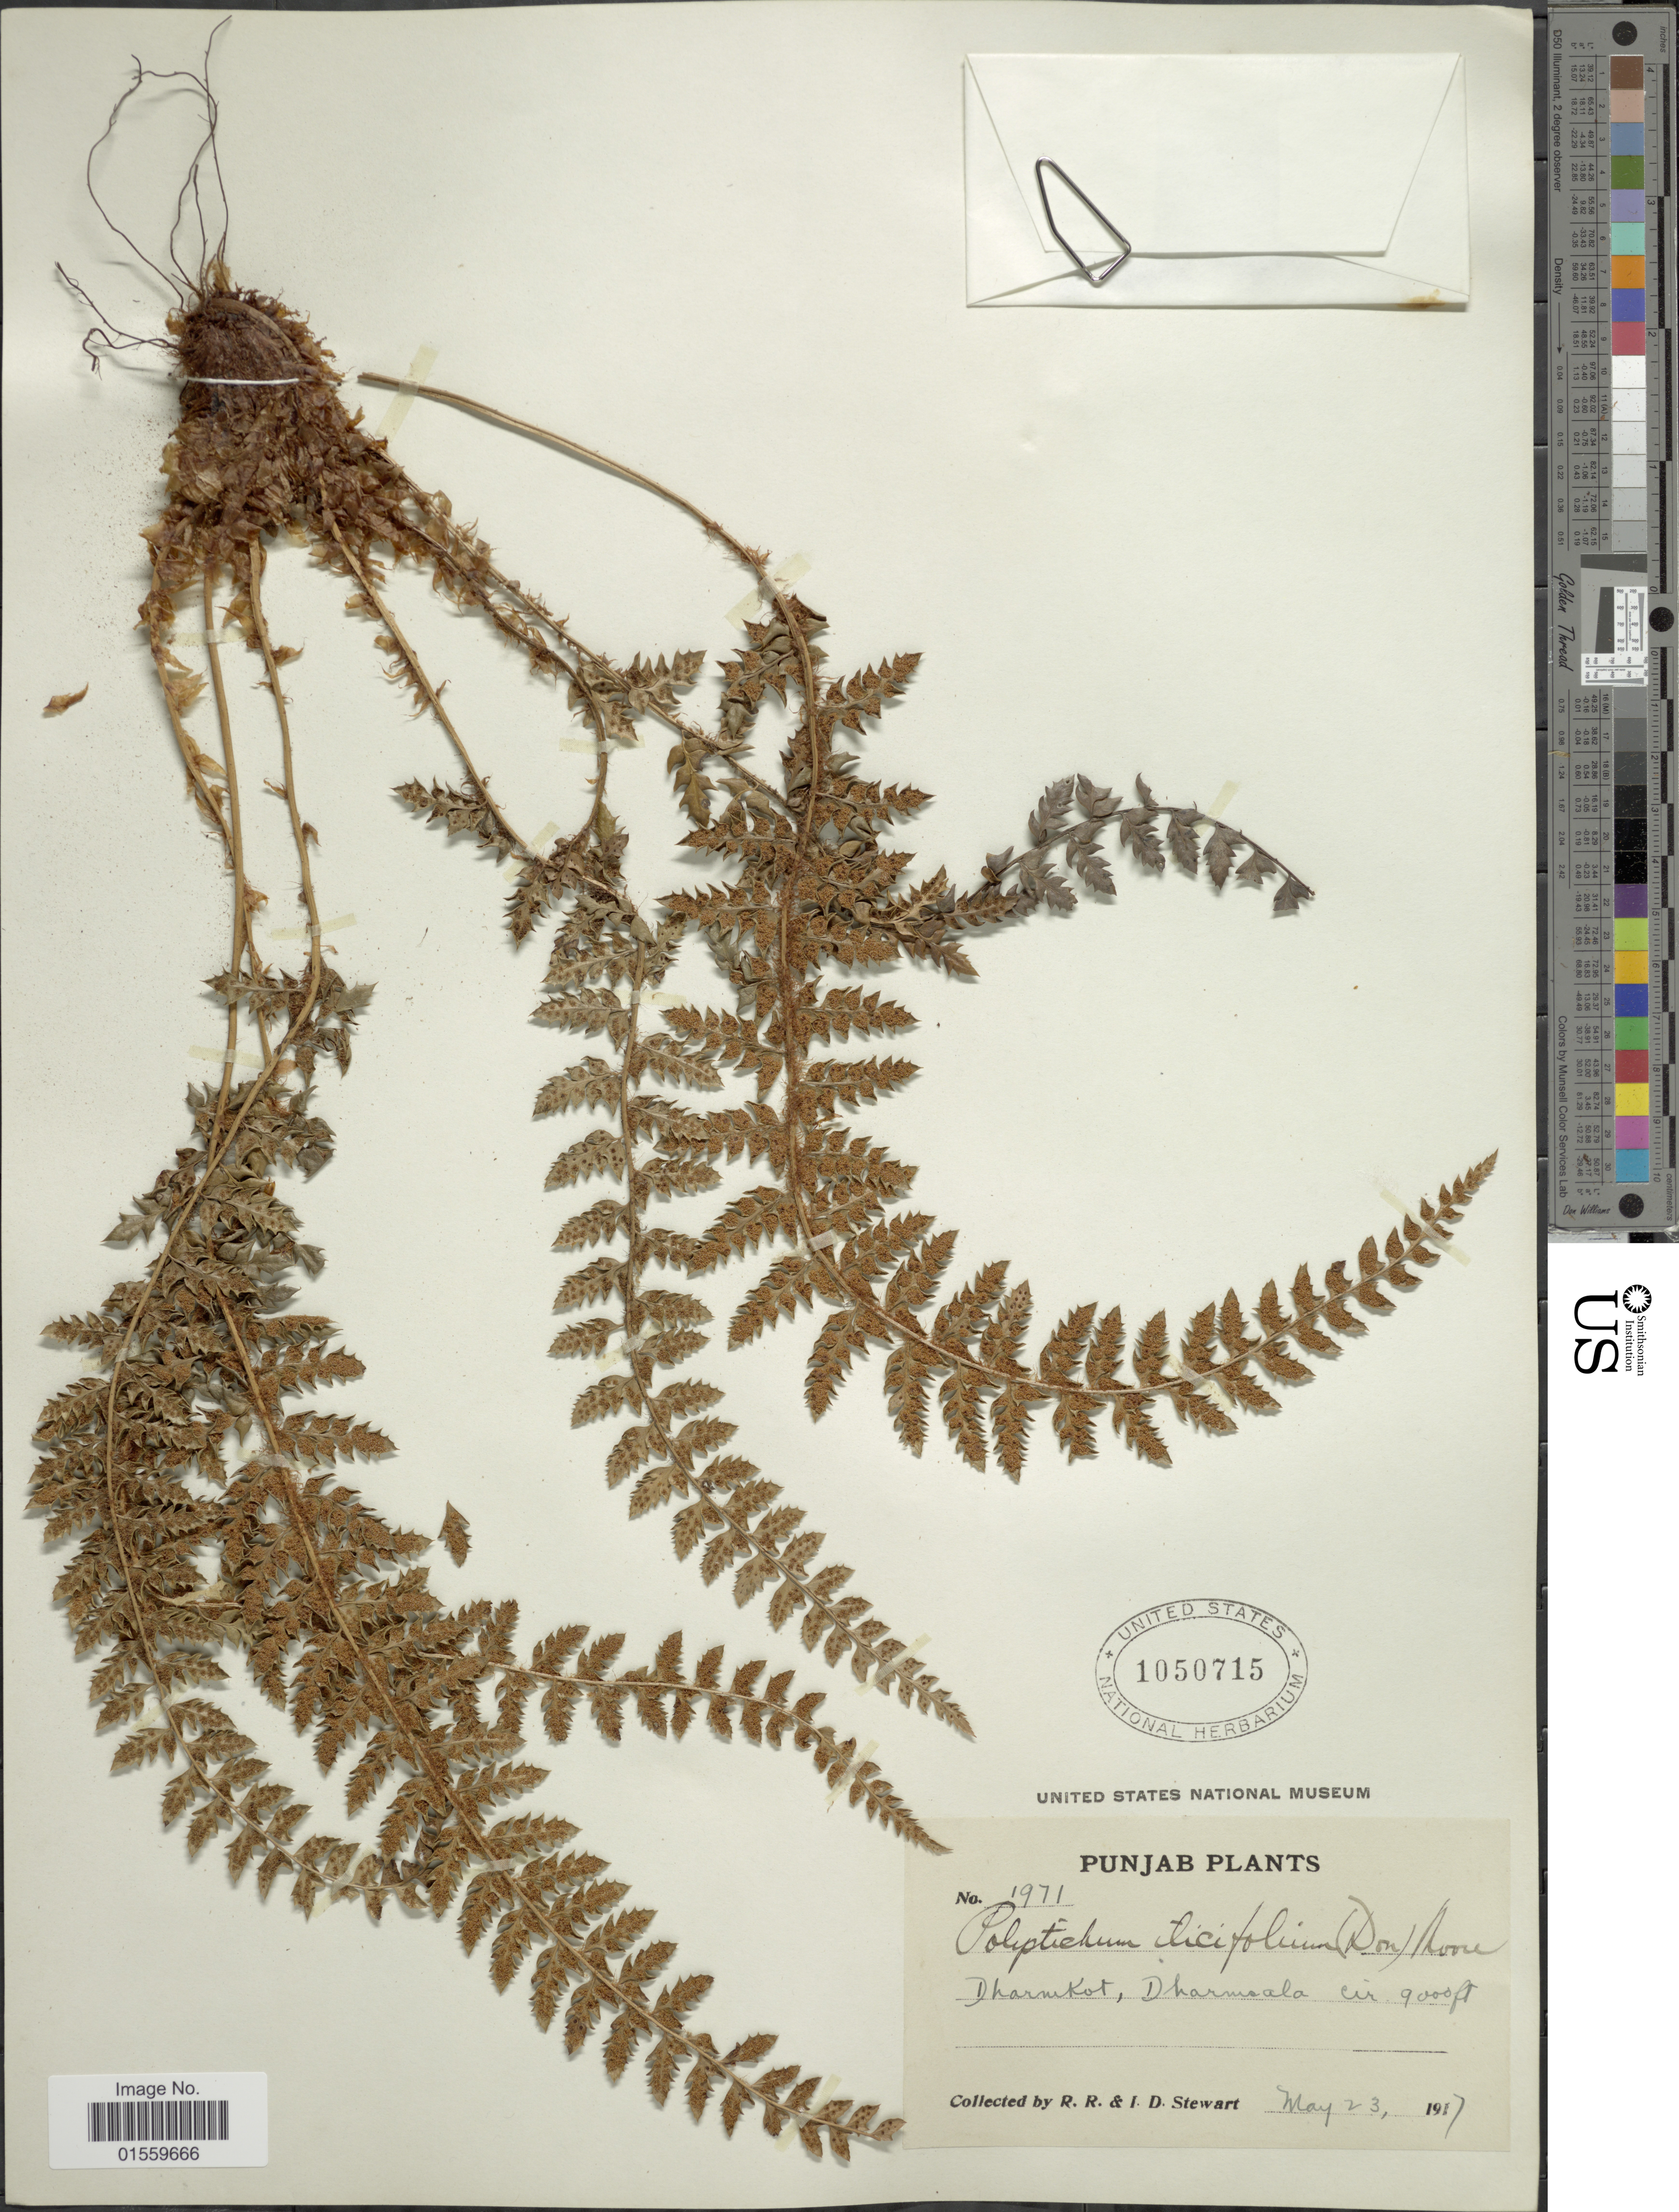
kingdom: Plantae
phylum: Tracheophyta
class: Polypodiopsida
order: Polypodiales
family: Dryopteridaceae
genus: Polystichum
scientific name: Polystichum stimulans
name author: (Kunze ex Mett.) Bedd.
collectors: R. R. Stewart & I. Stewart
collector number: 1971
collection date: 1917-05-23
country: India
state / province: Himachal Pradesh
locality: Dharmkot, Dharmsala.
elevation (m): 2743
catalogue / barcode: US 1050715